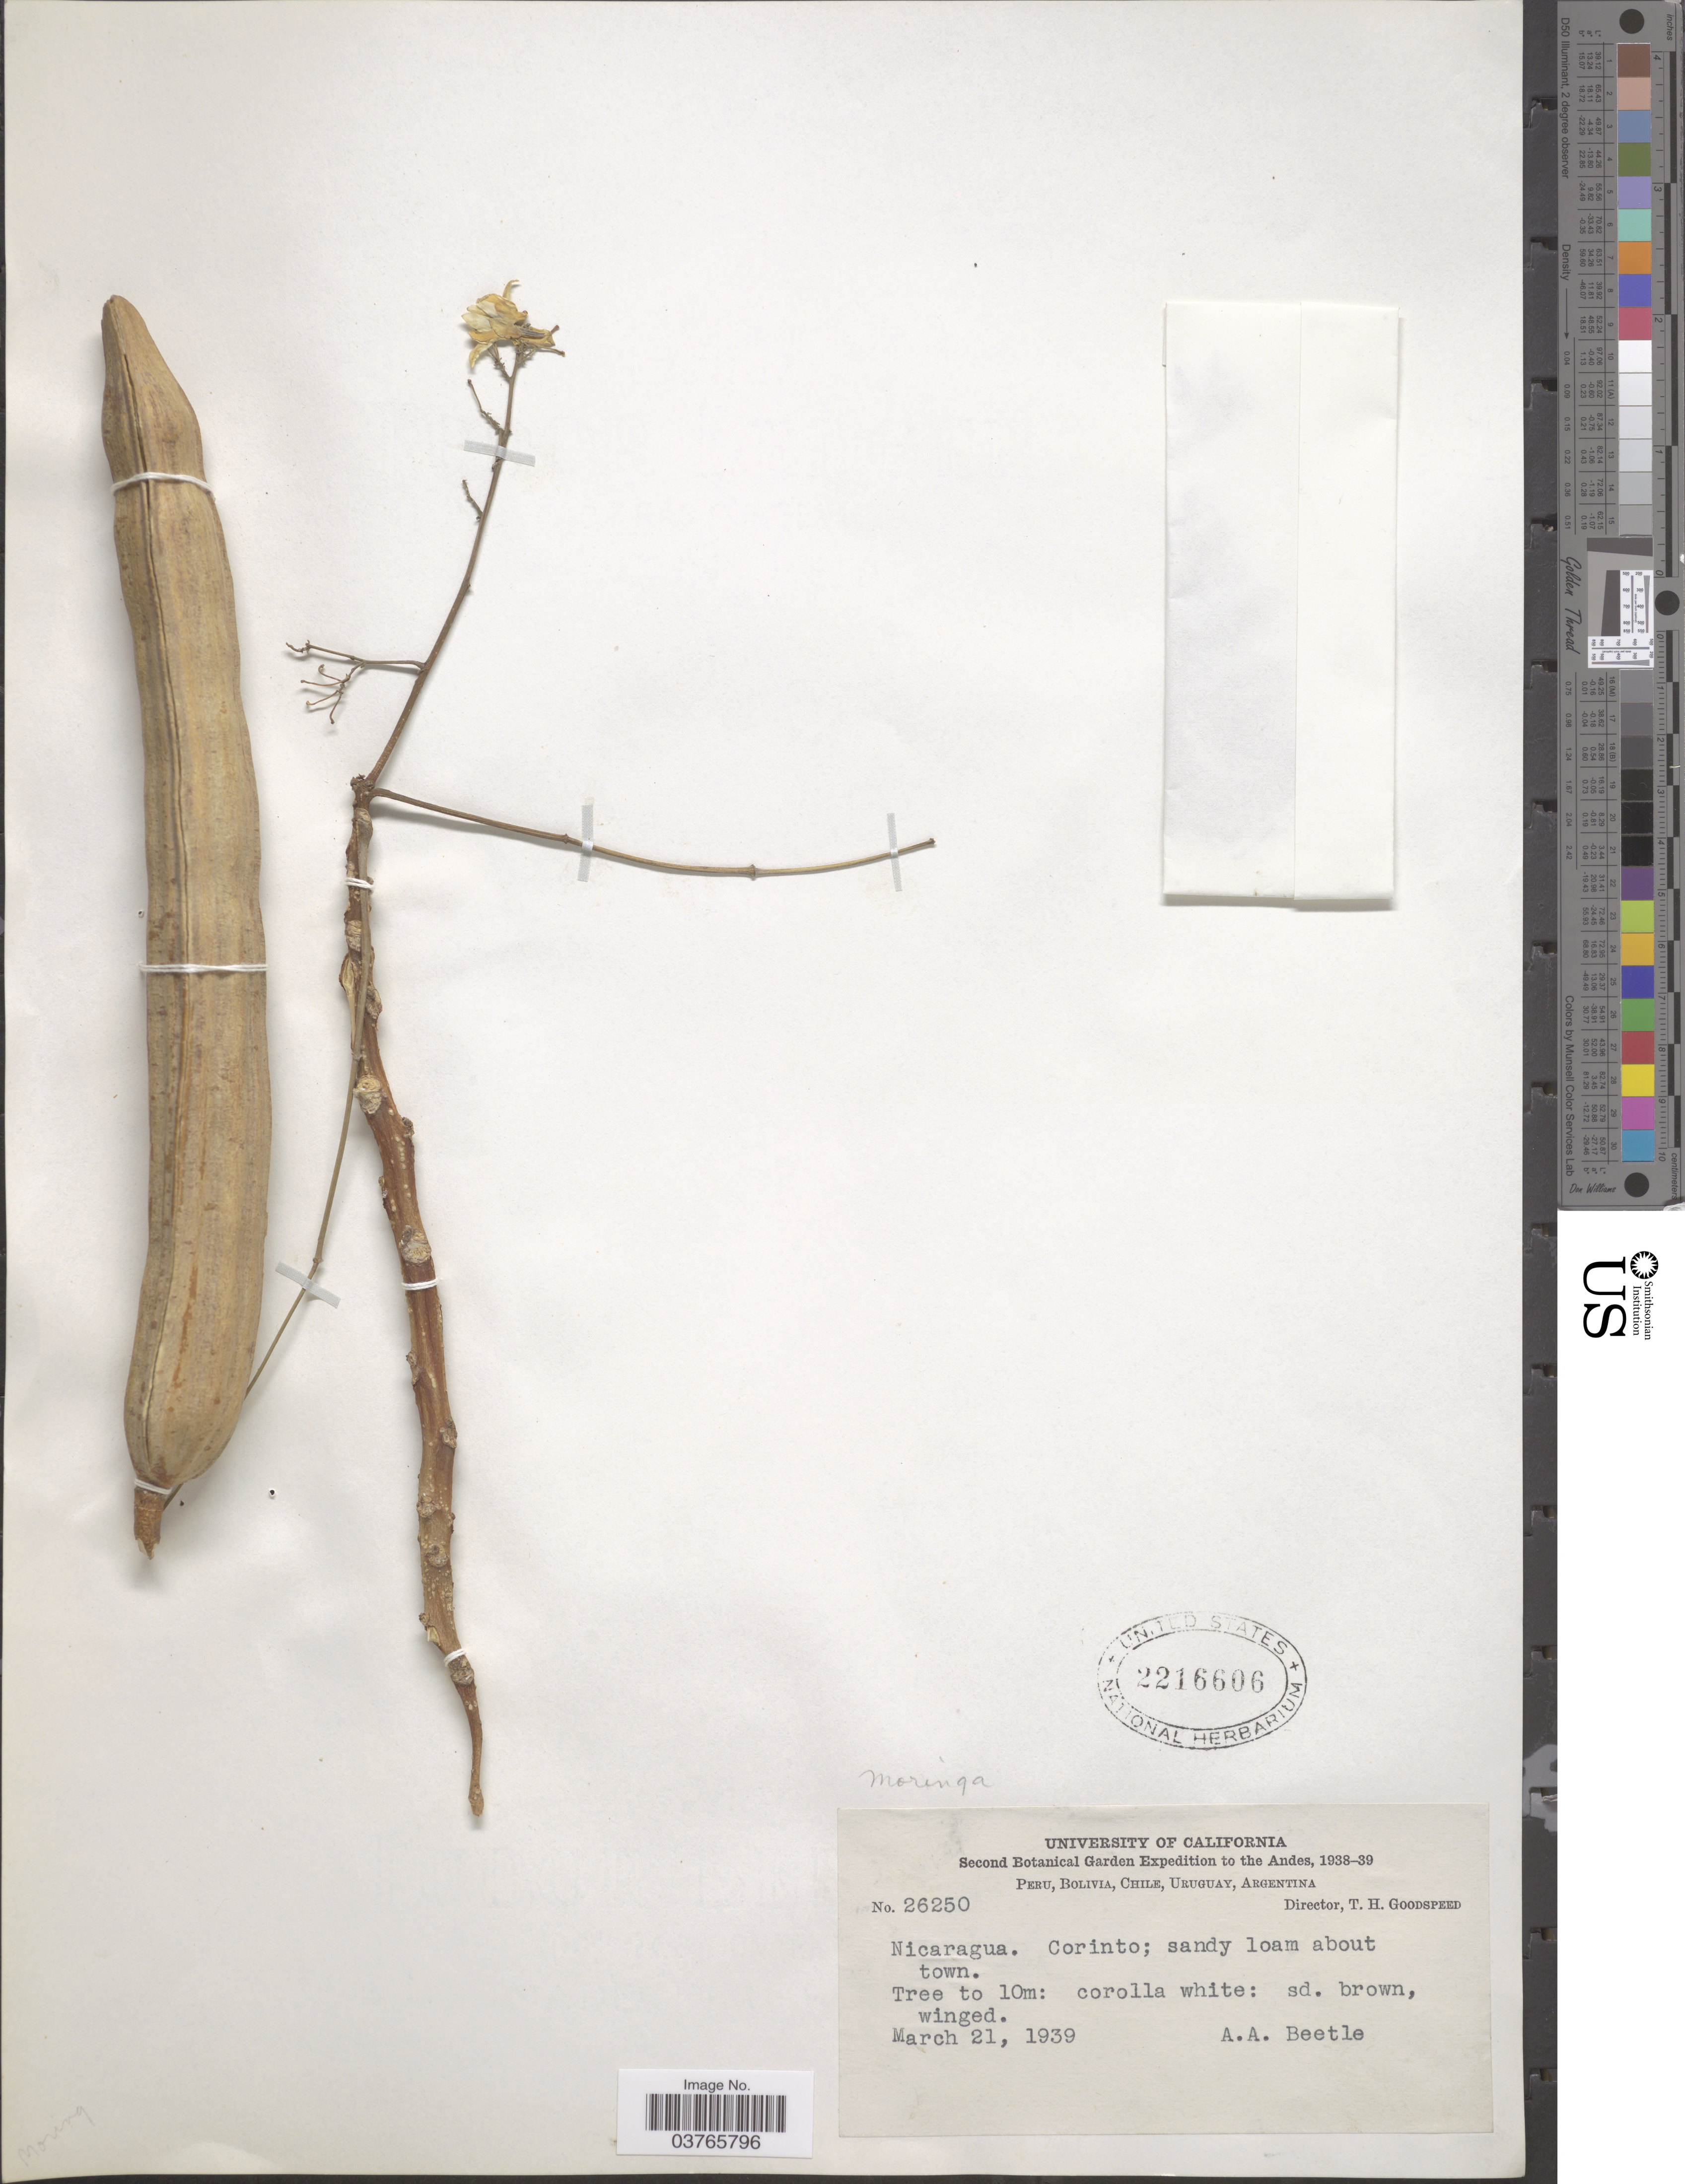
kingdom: Plantae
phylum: Tracheophyta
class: Magnoliopsida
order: Brassicales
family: Moringaceae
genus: Moringa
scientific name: Moringa sp.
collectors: A. A. Beetle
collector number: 26250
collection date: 1939-03-21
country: Nicaragua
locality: The Andes. Corinto; sandy loam about town.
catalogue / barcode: US 2216606